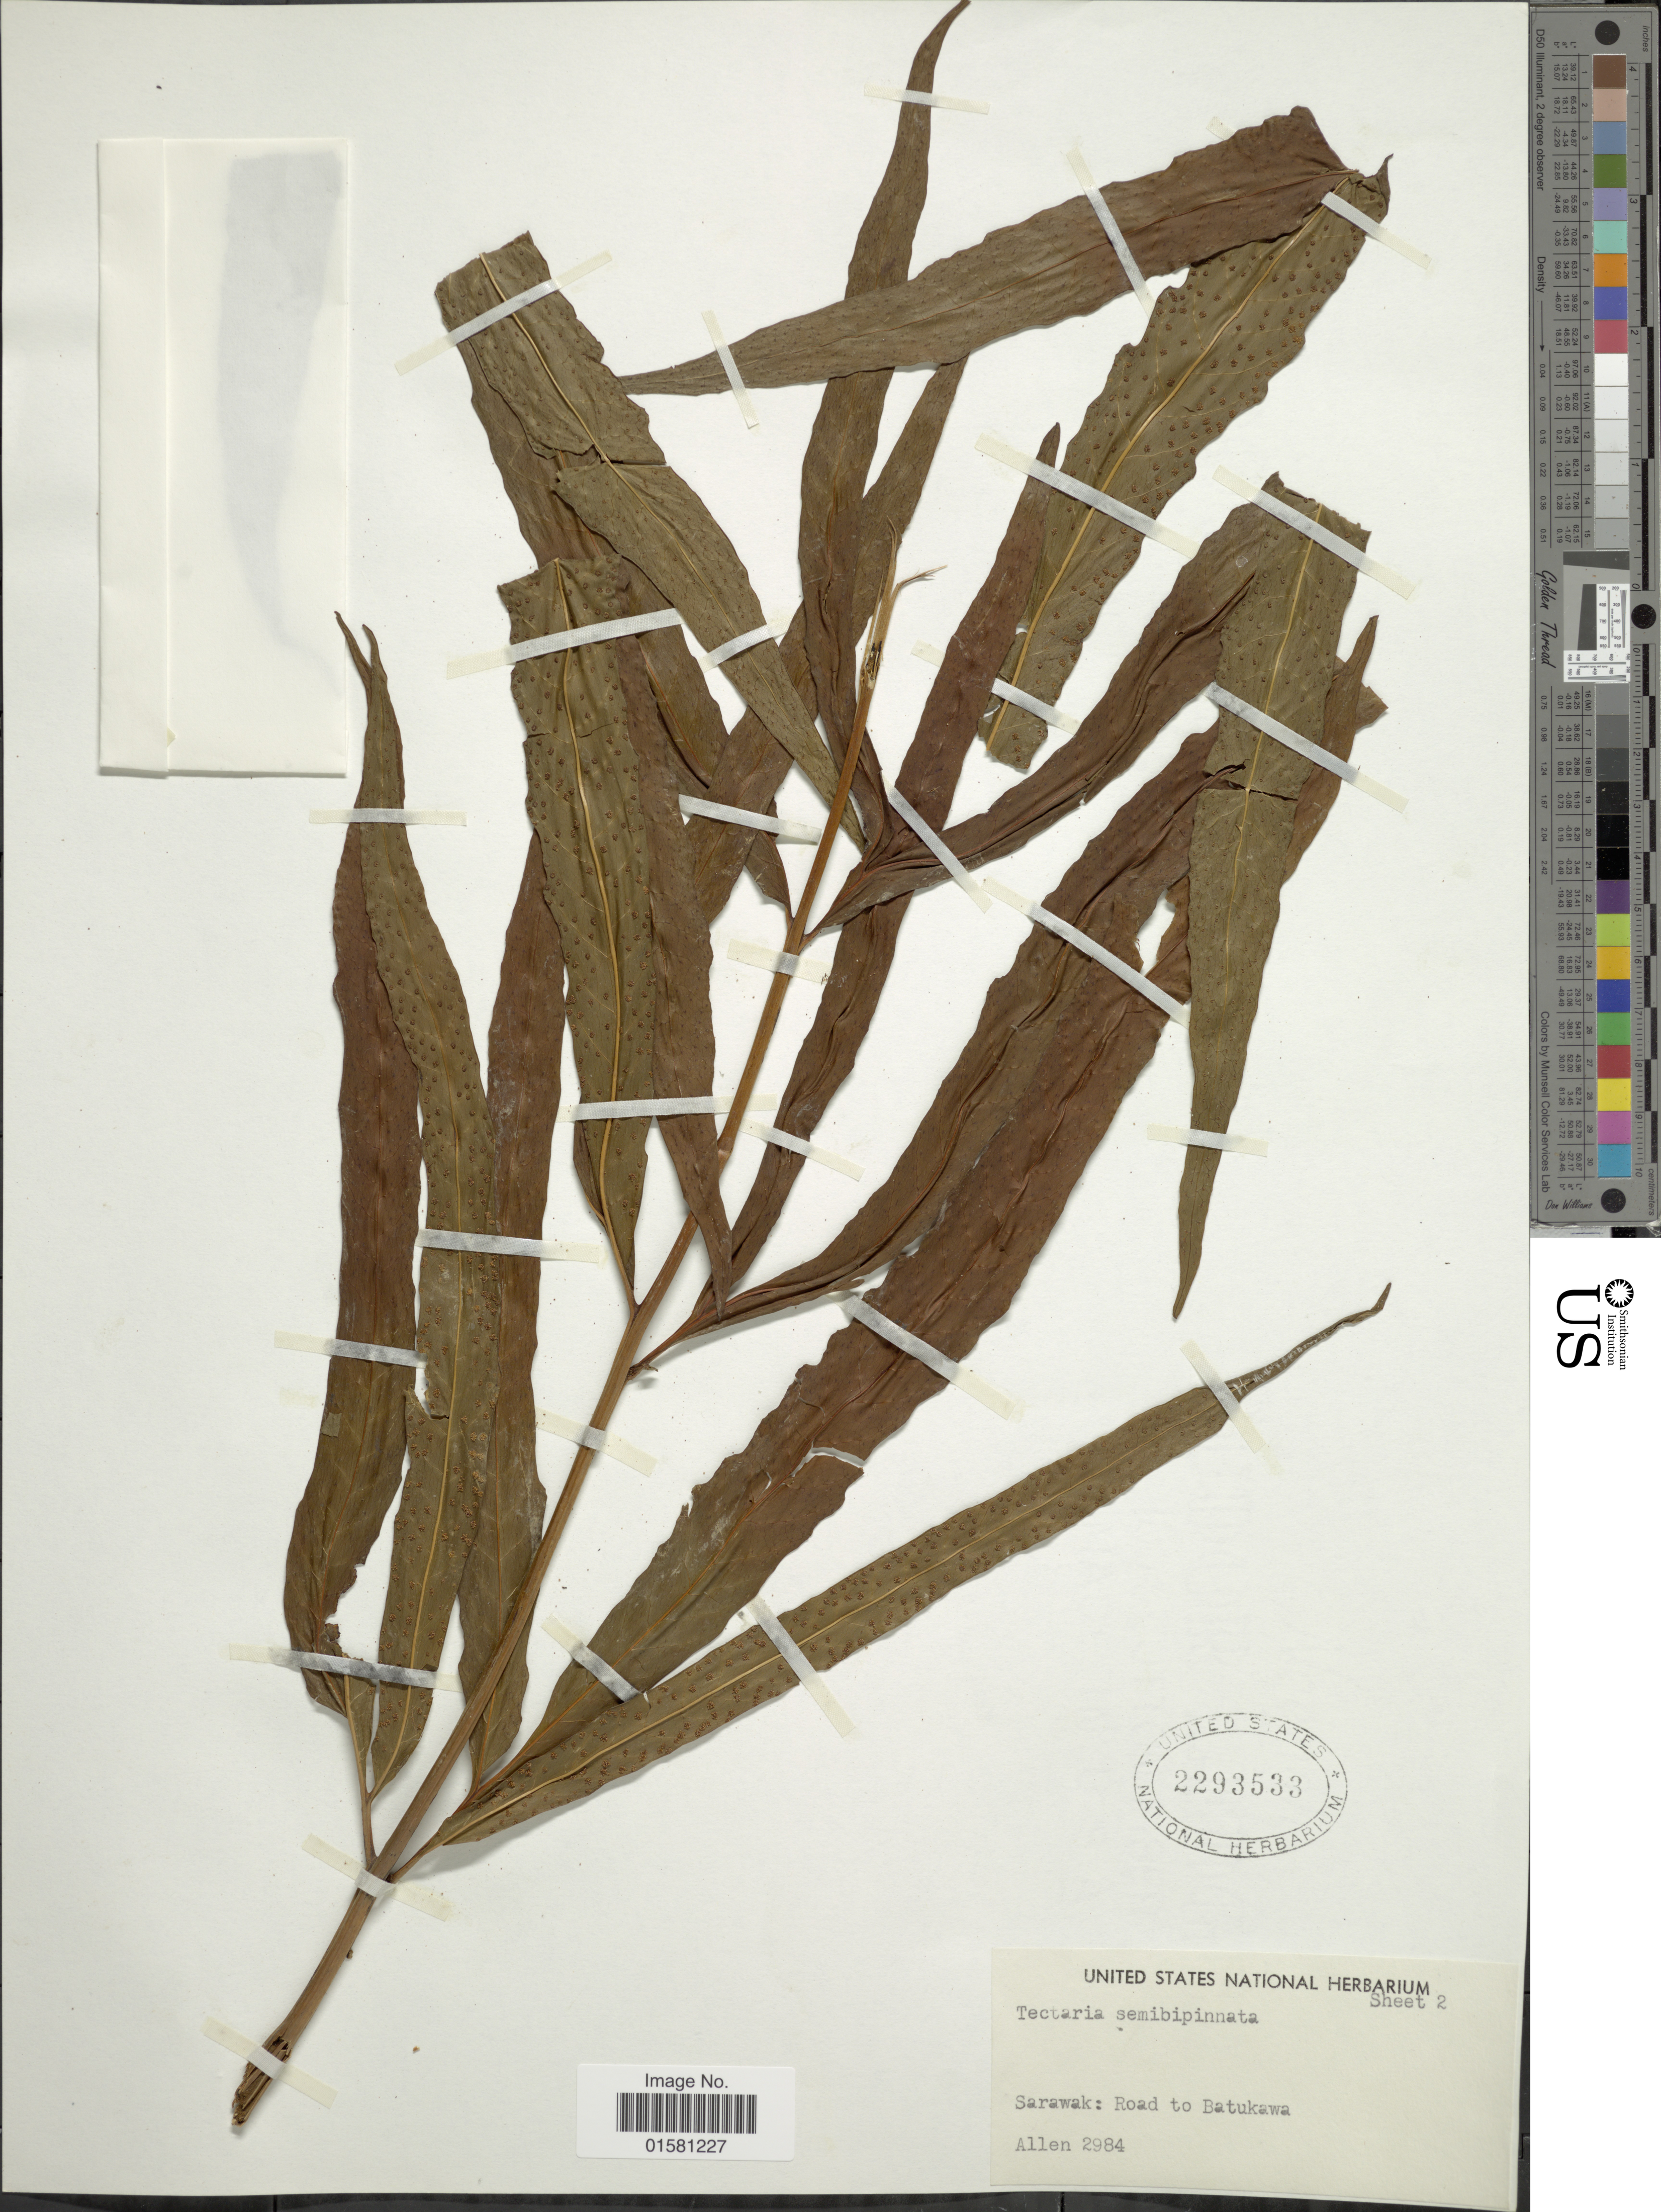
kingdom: Plantae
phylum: Tracheophyta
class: Polypodiopsida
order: Polypodiales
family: Tectariaceae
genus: Tectaria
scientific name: Tectaria semibipinnata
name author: (Hook.) Copel.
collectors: -- Allen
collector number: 2984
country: Malaysia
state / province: Sarawak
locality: Sarawak: Road to Batukawa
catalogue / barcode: US 2293533